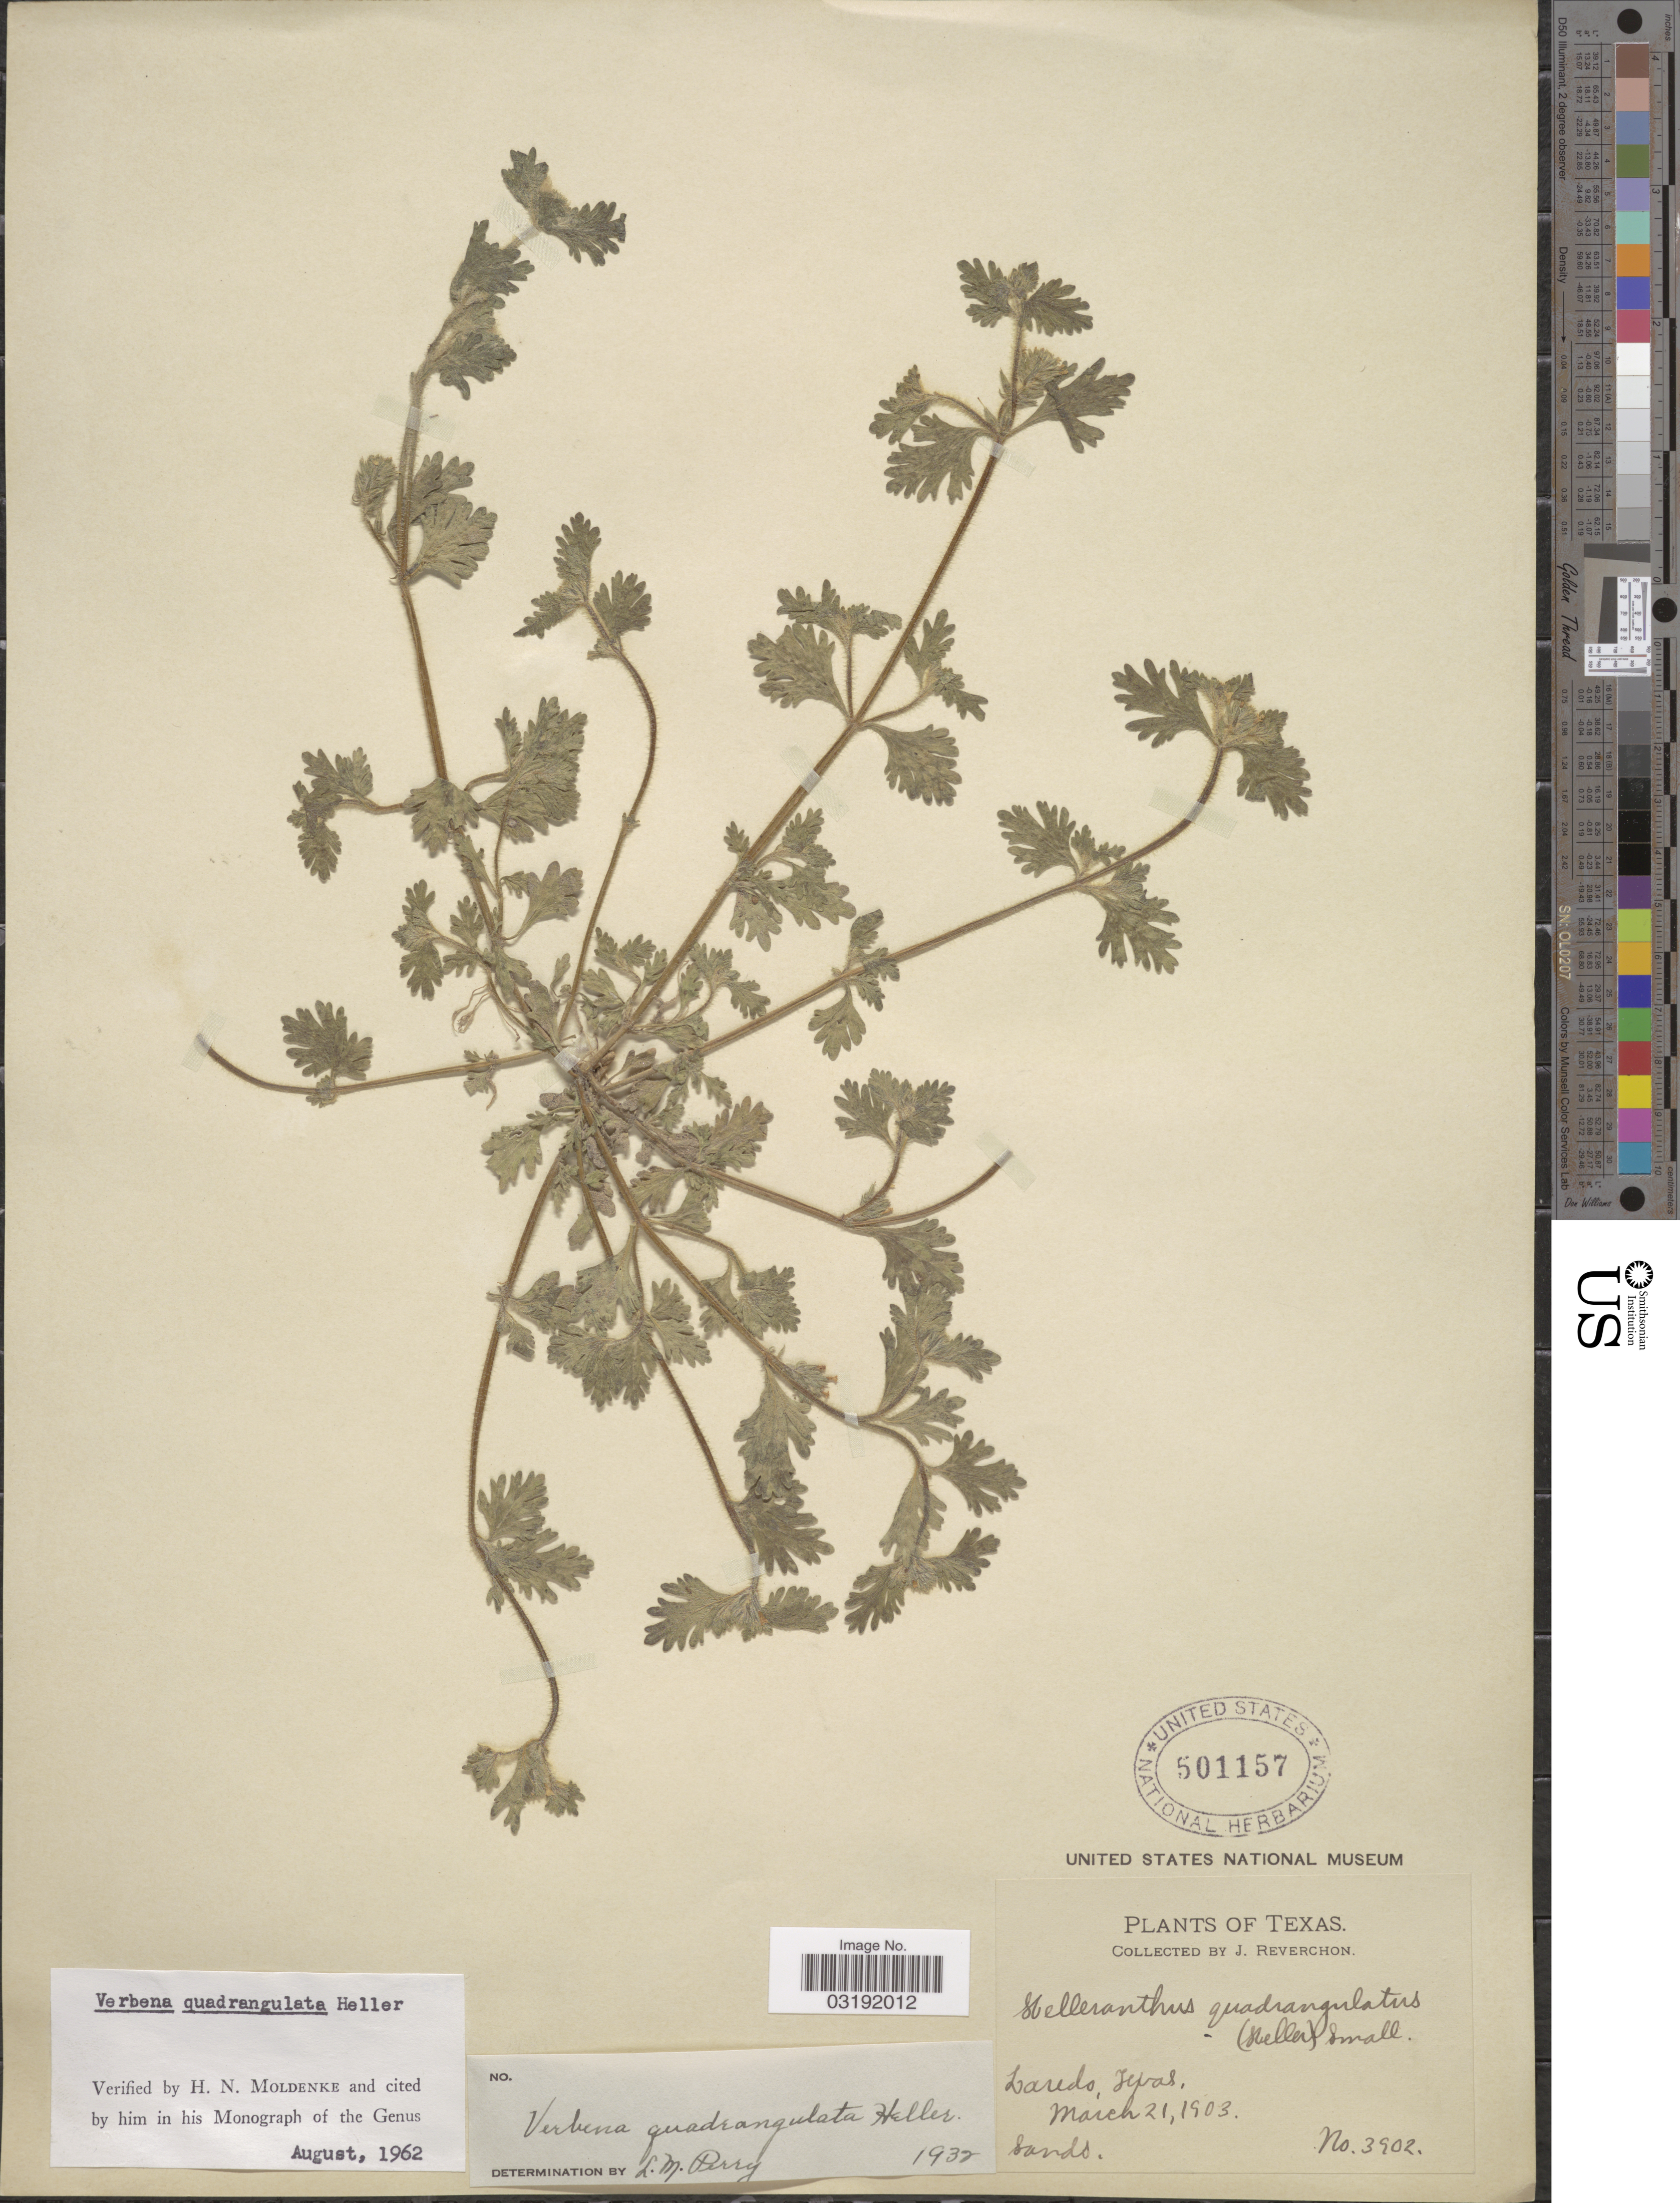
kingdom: Plantae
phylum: Tracheophyta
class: Magnoliopsida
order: Lamiales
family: Verbenaceae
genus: Verbena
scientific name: Verbena quadrangulata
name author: A. Heller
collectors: J. Reverchon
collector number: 3902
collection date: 1903-03-21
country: United States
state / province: Texas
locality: Laredo.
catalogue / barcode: US 501157